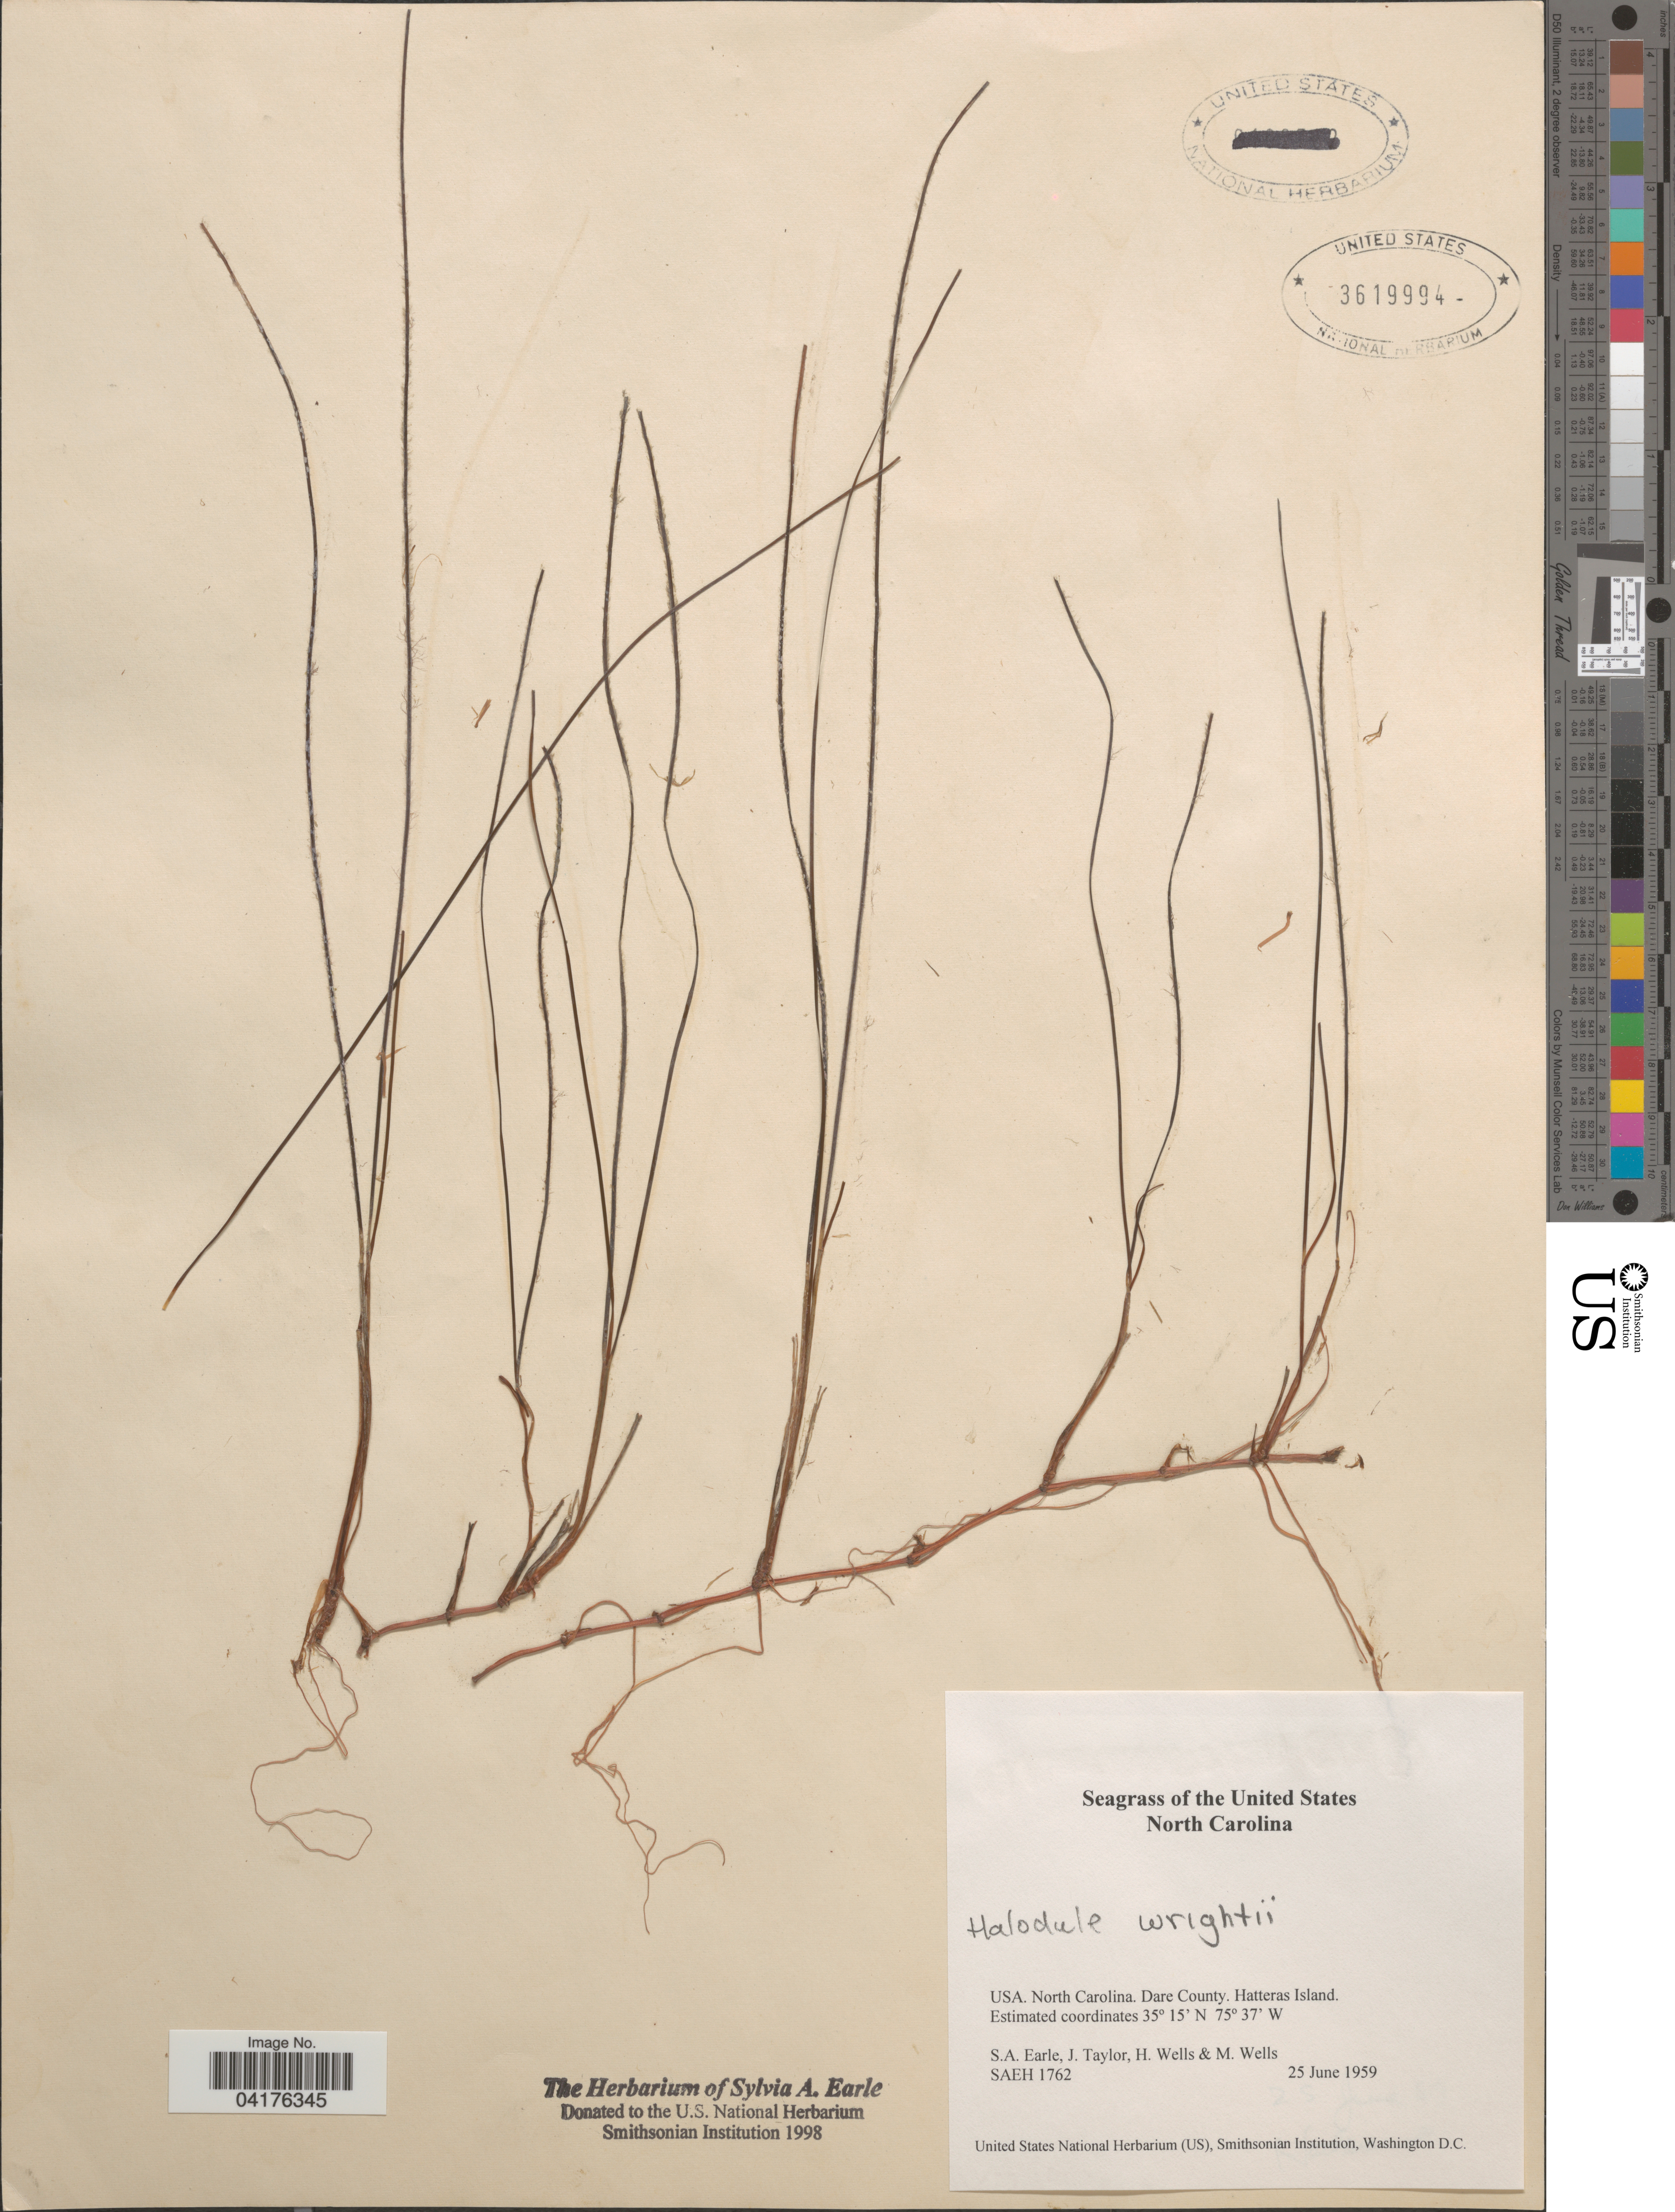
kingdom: Plantae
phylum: Tracheophyta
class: Liliopsida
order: Alismatales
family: Cymodoceaceae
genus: Halodule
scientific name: Halodule wrightii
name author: Asch.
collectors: S. A. Earle, J. Taylor, H. Wells & M. Wells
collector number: SAEH 1762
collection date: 1959-06-25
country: United States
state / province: North Carolina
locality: Dare County. Hatteras Island.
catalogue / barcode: US 3619994